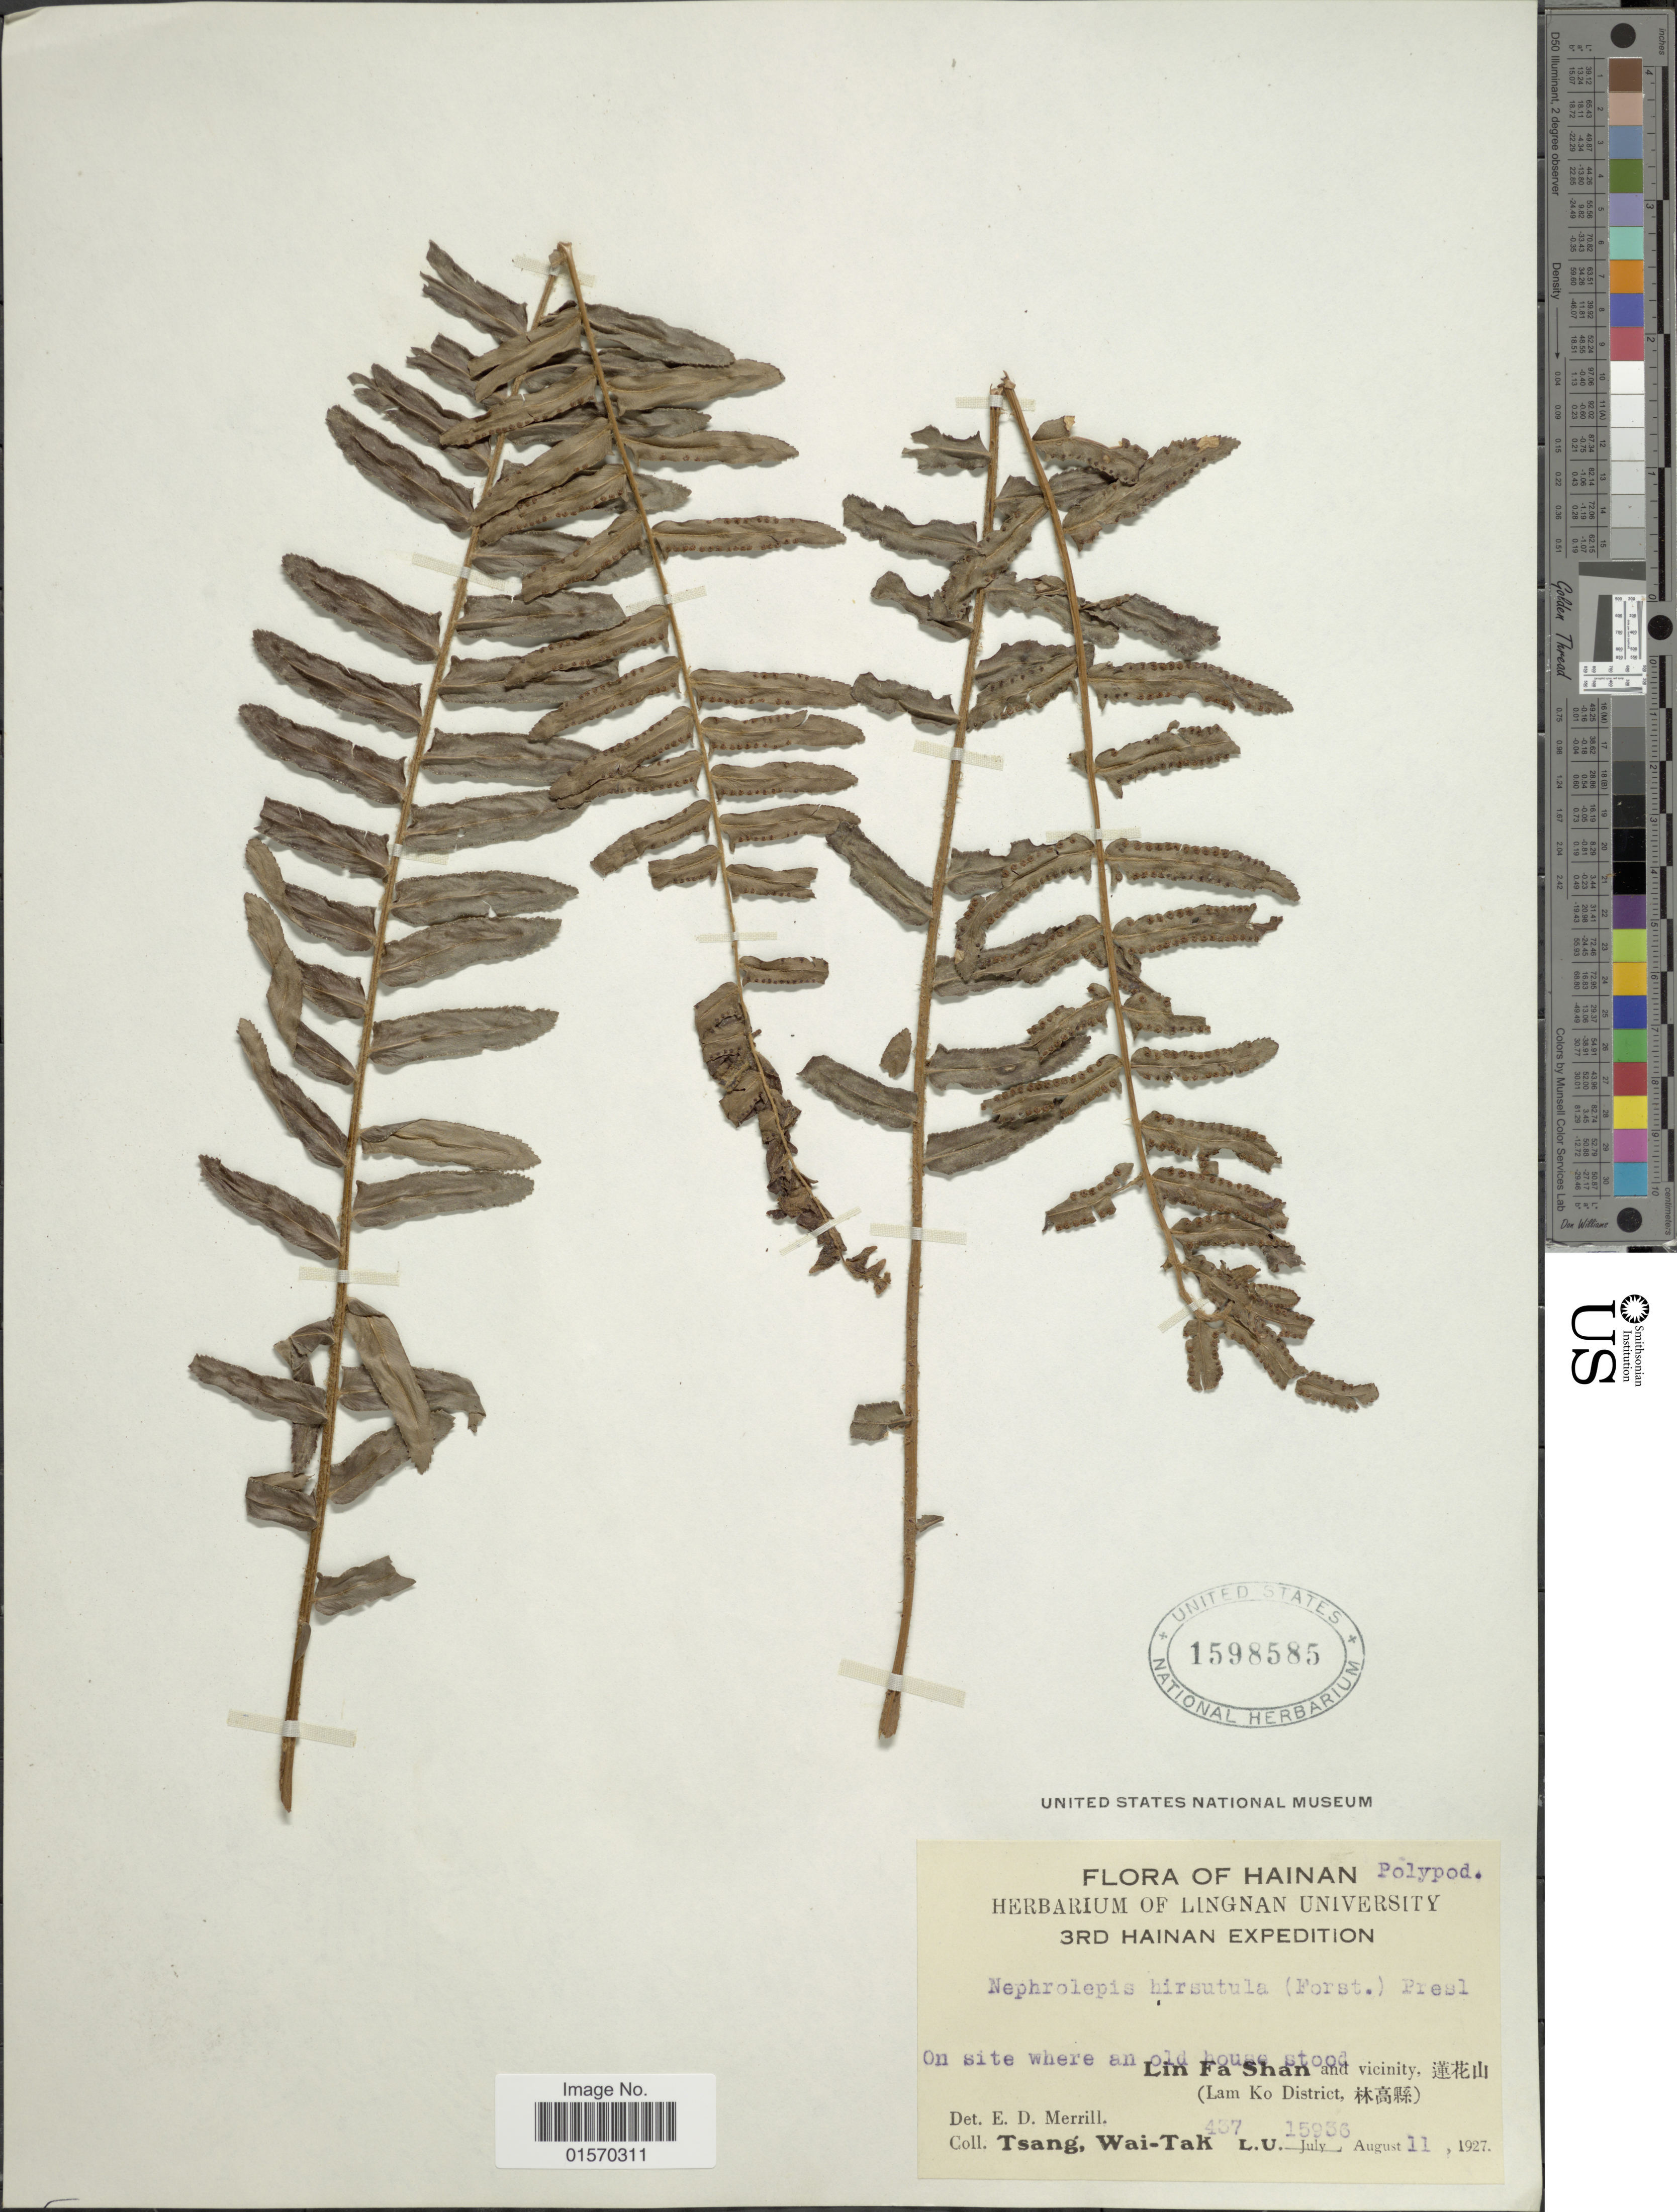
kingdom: Plantae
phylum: Tracheophyta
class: Polypodiopsida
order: Polypodiales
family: Nephrolepidaceae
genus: Nephrolepis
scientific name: Nephrolepis multiflora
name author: (Roxb.) F.M. Jarrett ex C.V. Morton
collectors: W. T. Tsang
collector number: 457L.U.15936*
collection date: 1927-08-11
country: China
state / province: Hainan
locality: On site where an old house stood. Lin Fa Shan and vicinity, (Lam Ko District)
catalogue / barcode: US 1598585